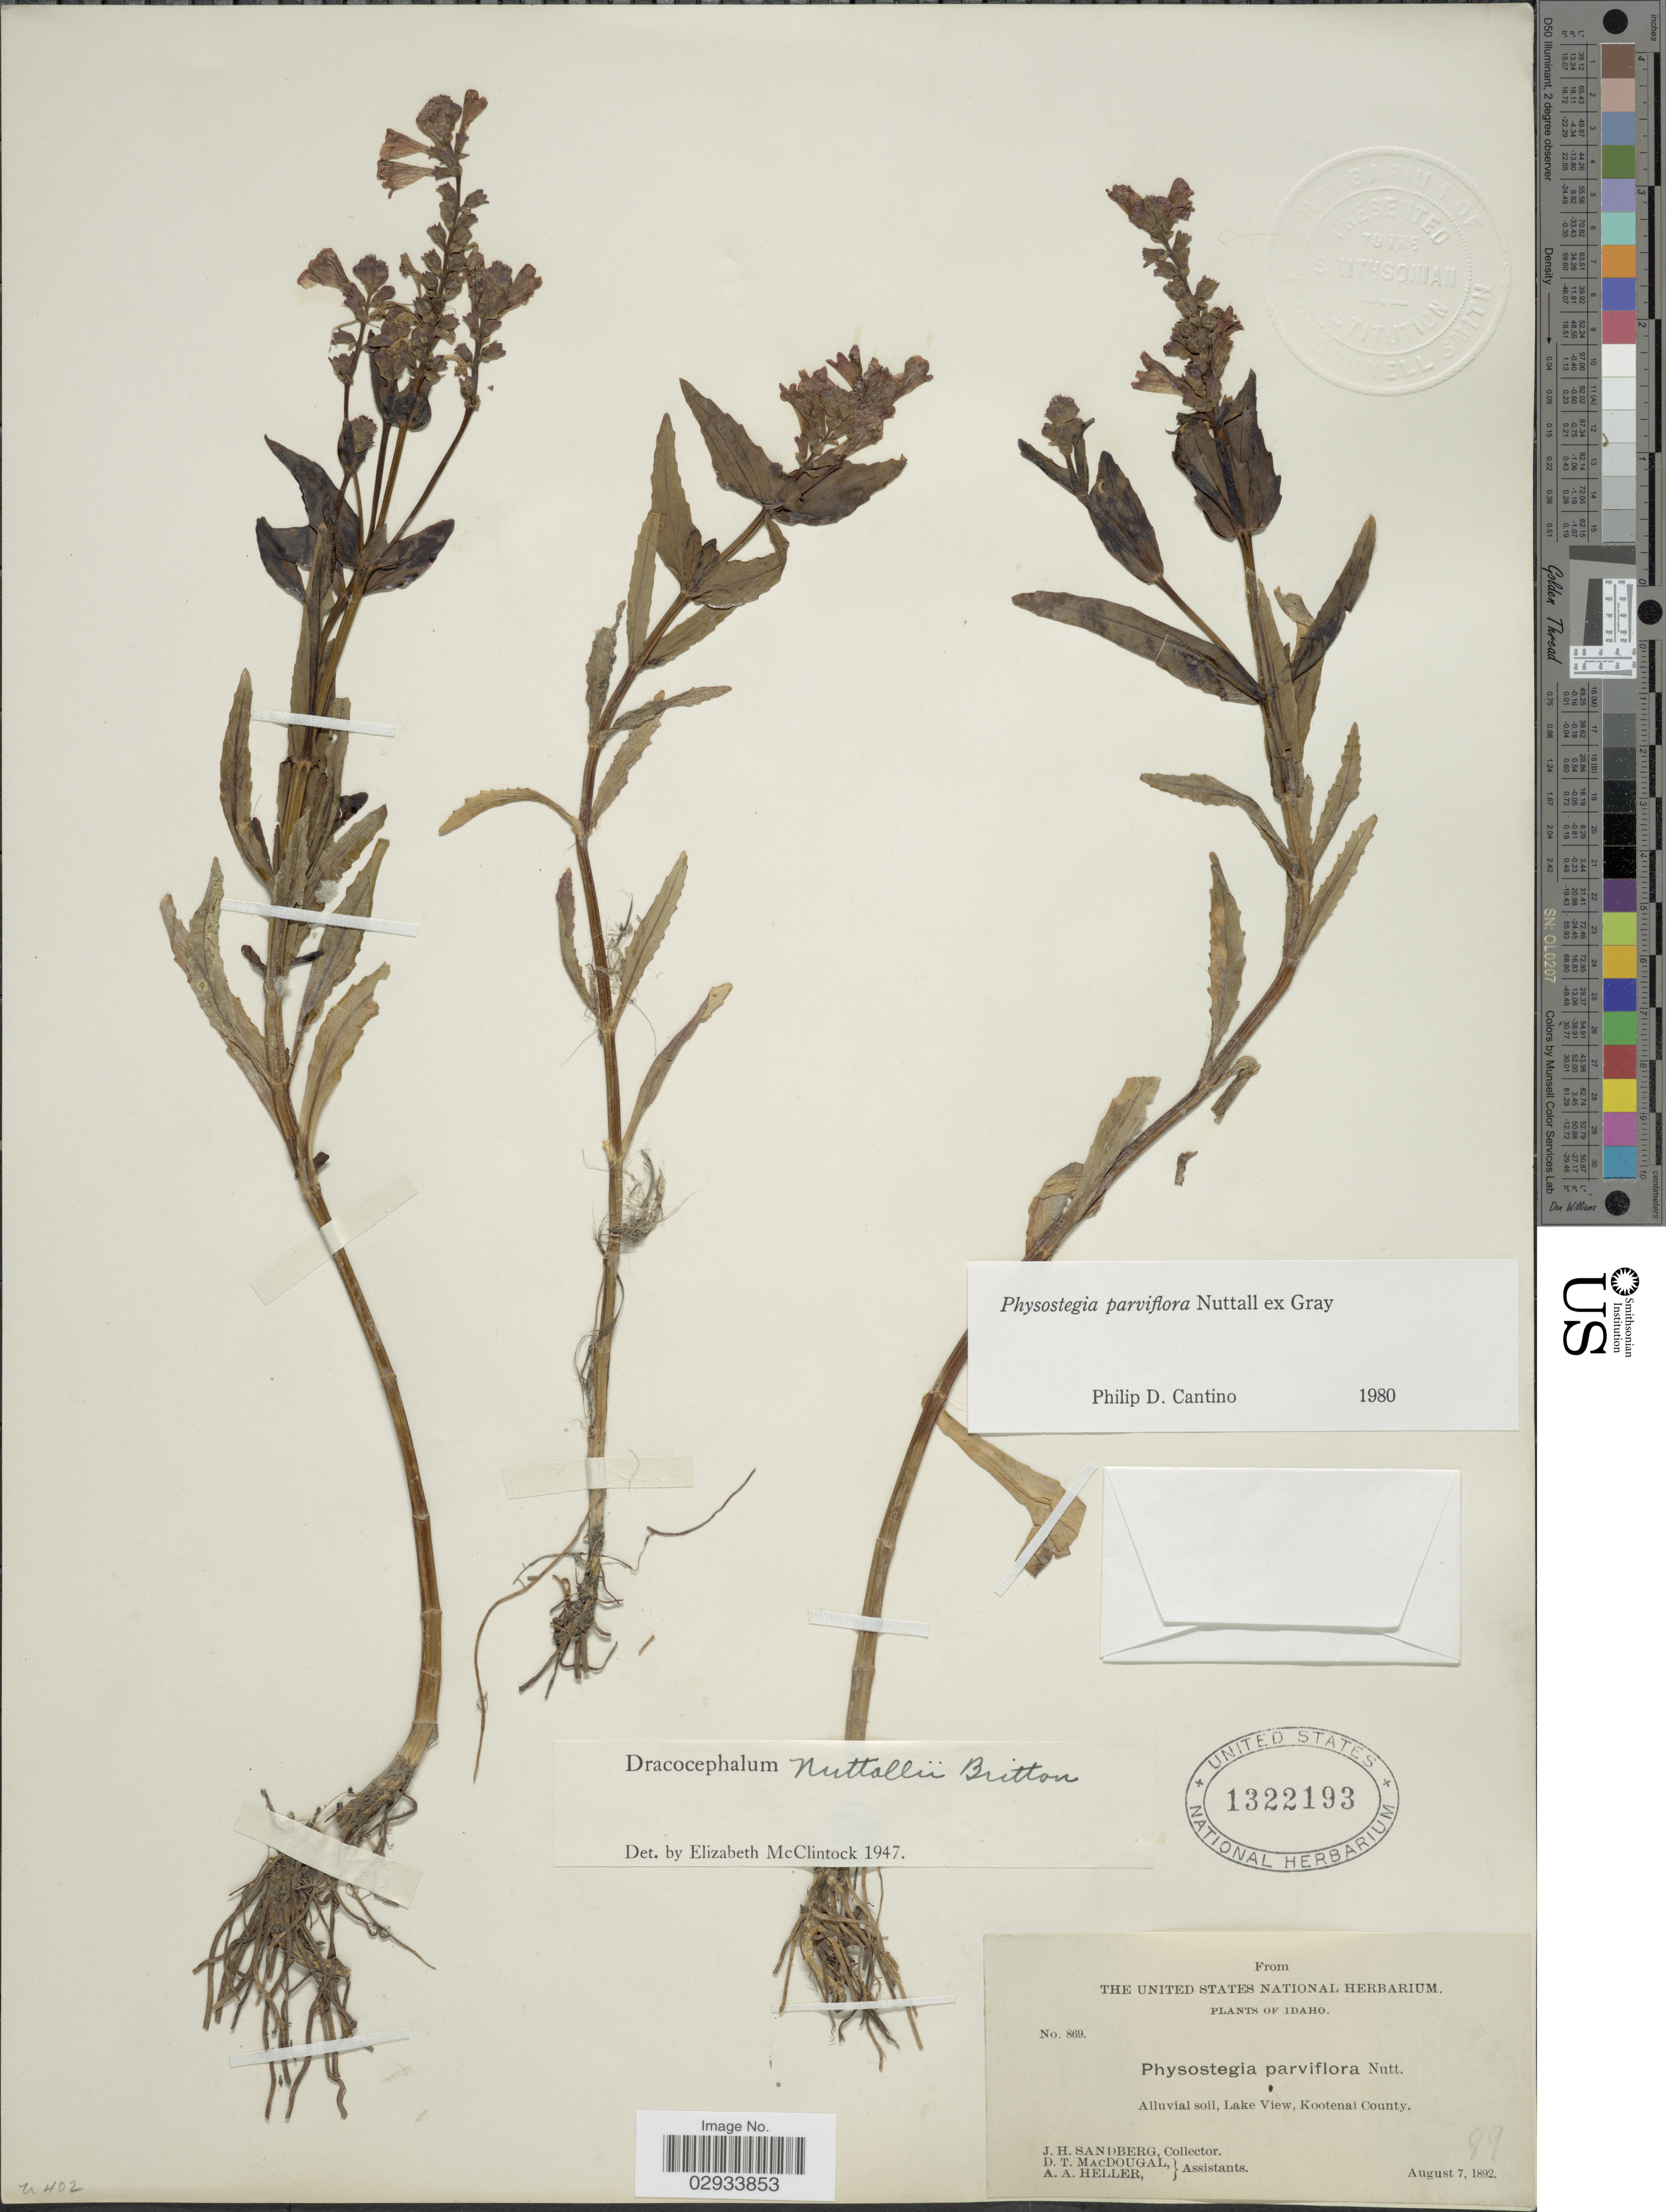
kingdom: Plantae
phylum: Tracheophyta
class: Magnoliopsida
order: Lamiales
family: Lamiaceae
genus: Physostegia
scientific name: Physostegia parviflora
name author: Nutt. ex A. Gray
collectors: J. H. Sandberg, D. T. MacDougal & A. A. Heller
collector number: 869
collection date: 1892-08-07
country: United States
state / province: Idaho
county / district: Kootenai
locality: Alluvial soil, Lake View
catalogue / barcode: US 1322193